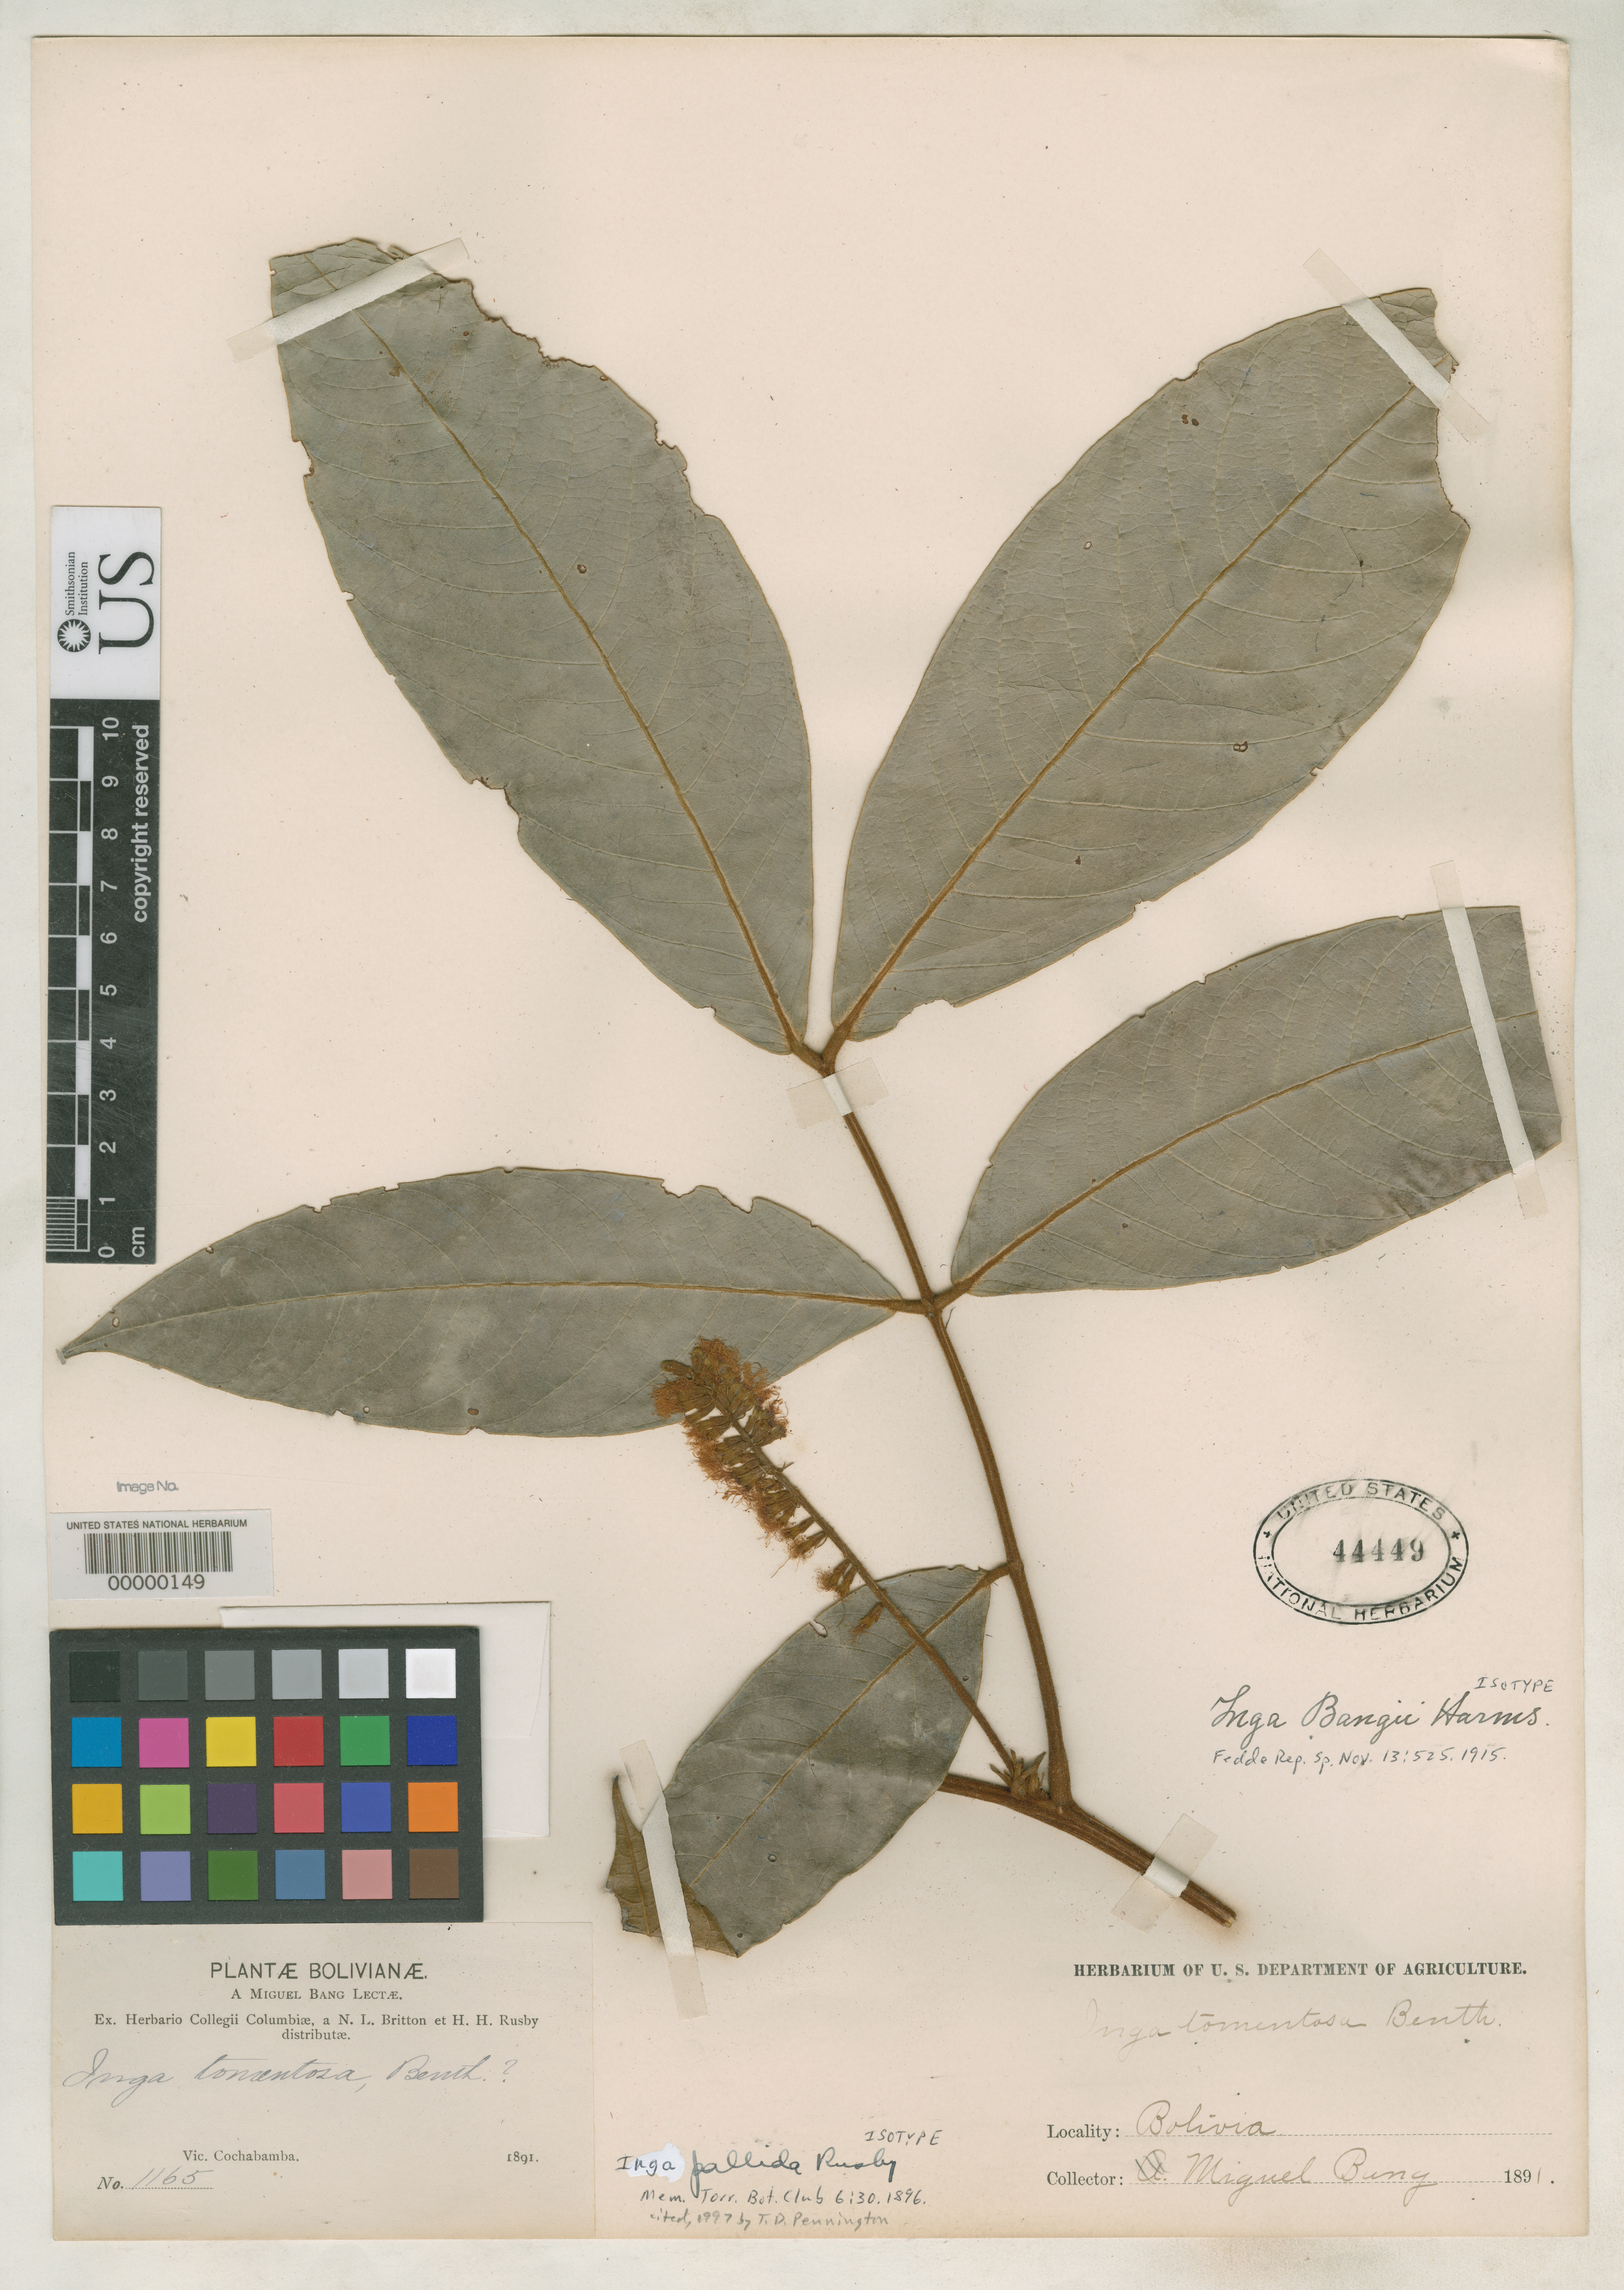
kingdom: Plantae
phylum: Tracheophyta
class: Magnoliopsida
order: Fabales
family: Fabaceae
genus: Inga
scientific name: Inga pallida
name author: Rusby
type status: Isotype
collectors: M. Bang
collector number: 1165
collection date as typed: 1891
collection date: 1891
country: Bolivia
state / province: Cochabamba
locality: Vic. Cochabamba.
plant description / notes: Cited 1997 by T.D. Pennington, "The Genus Inga".; Also an isotype of Inga bangii Rusby.; Superfluous name, based on same type as Inga pallida Rusby. Cited 1997 by T.D. Pennington, "The Genus Inga".; Also an isotype of Inga pallida Rusby.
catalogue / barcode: US 44449